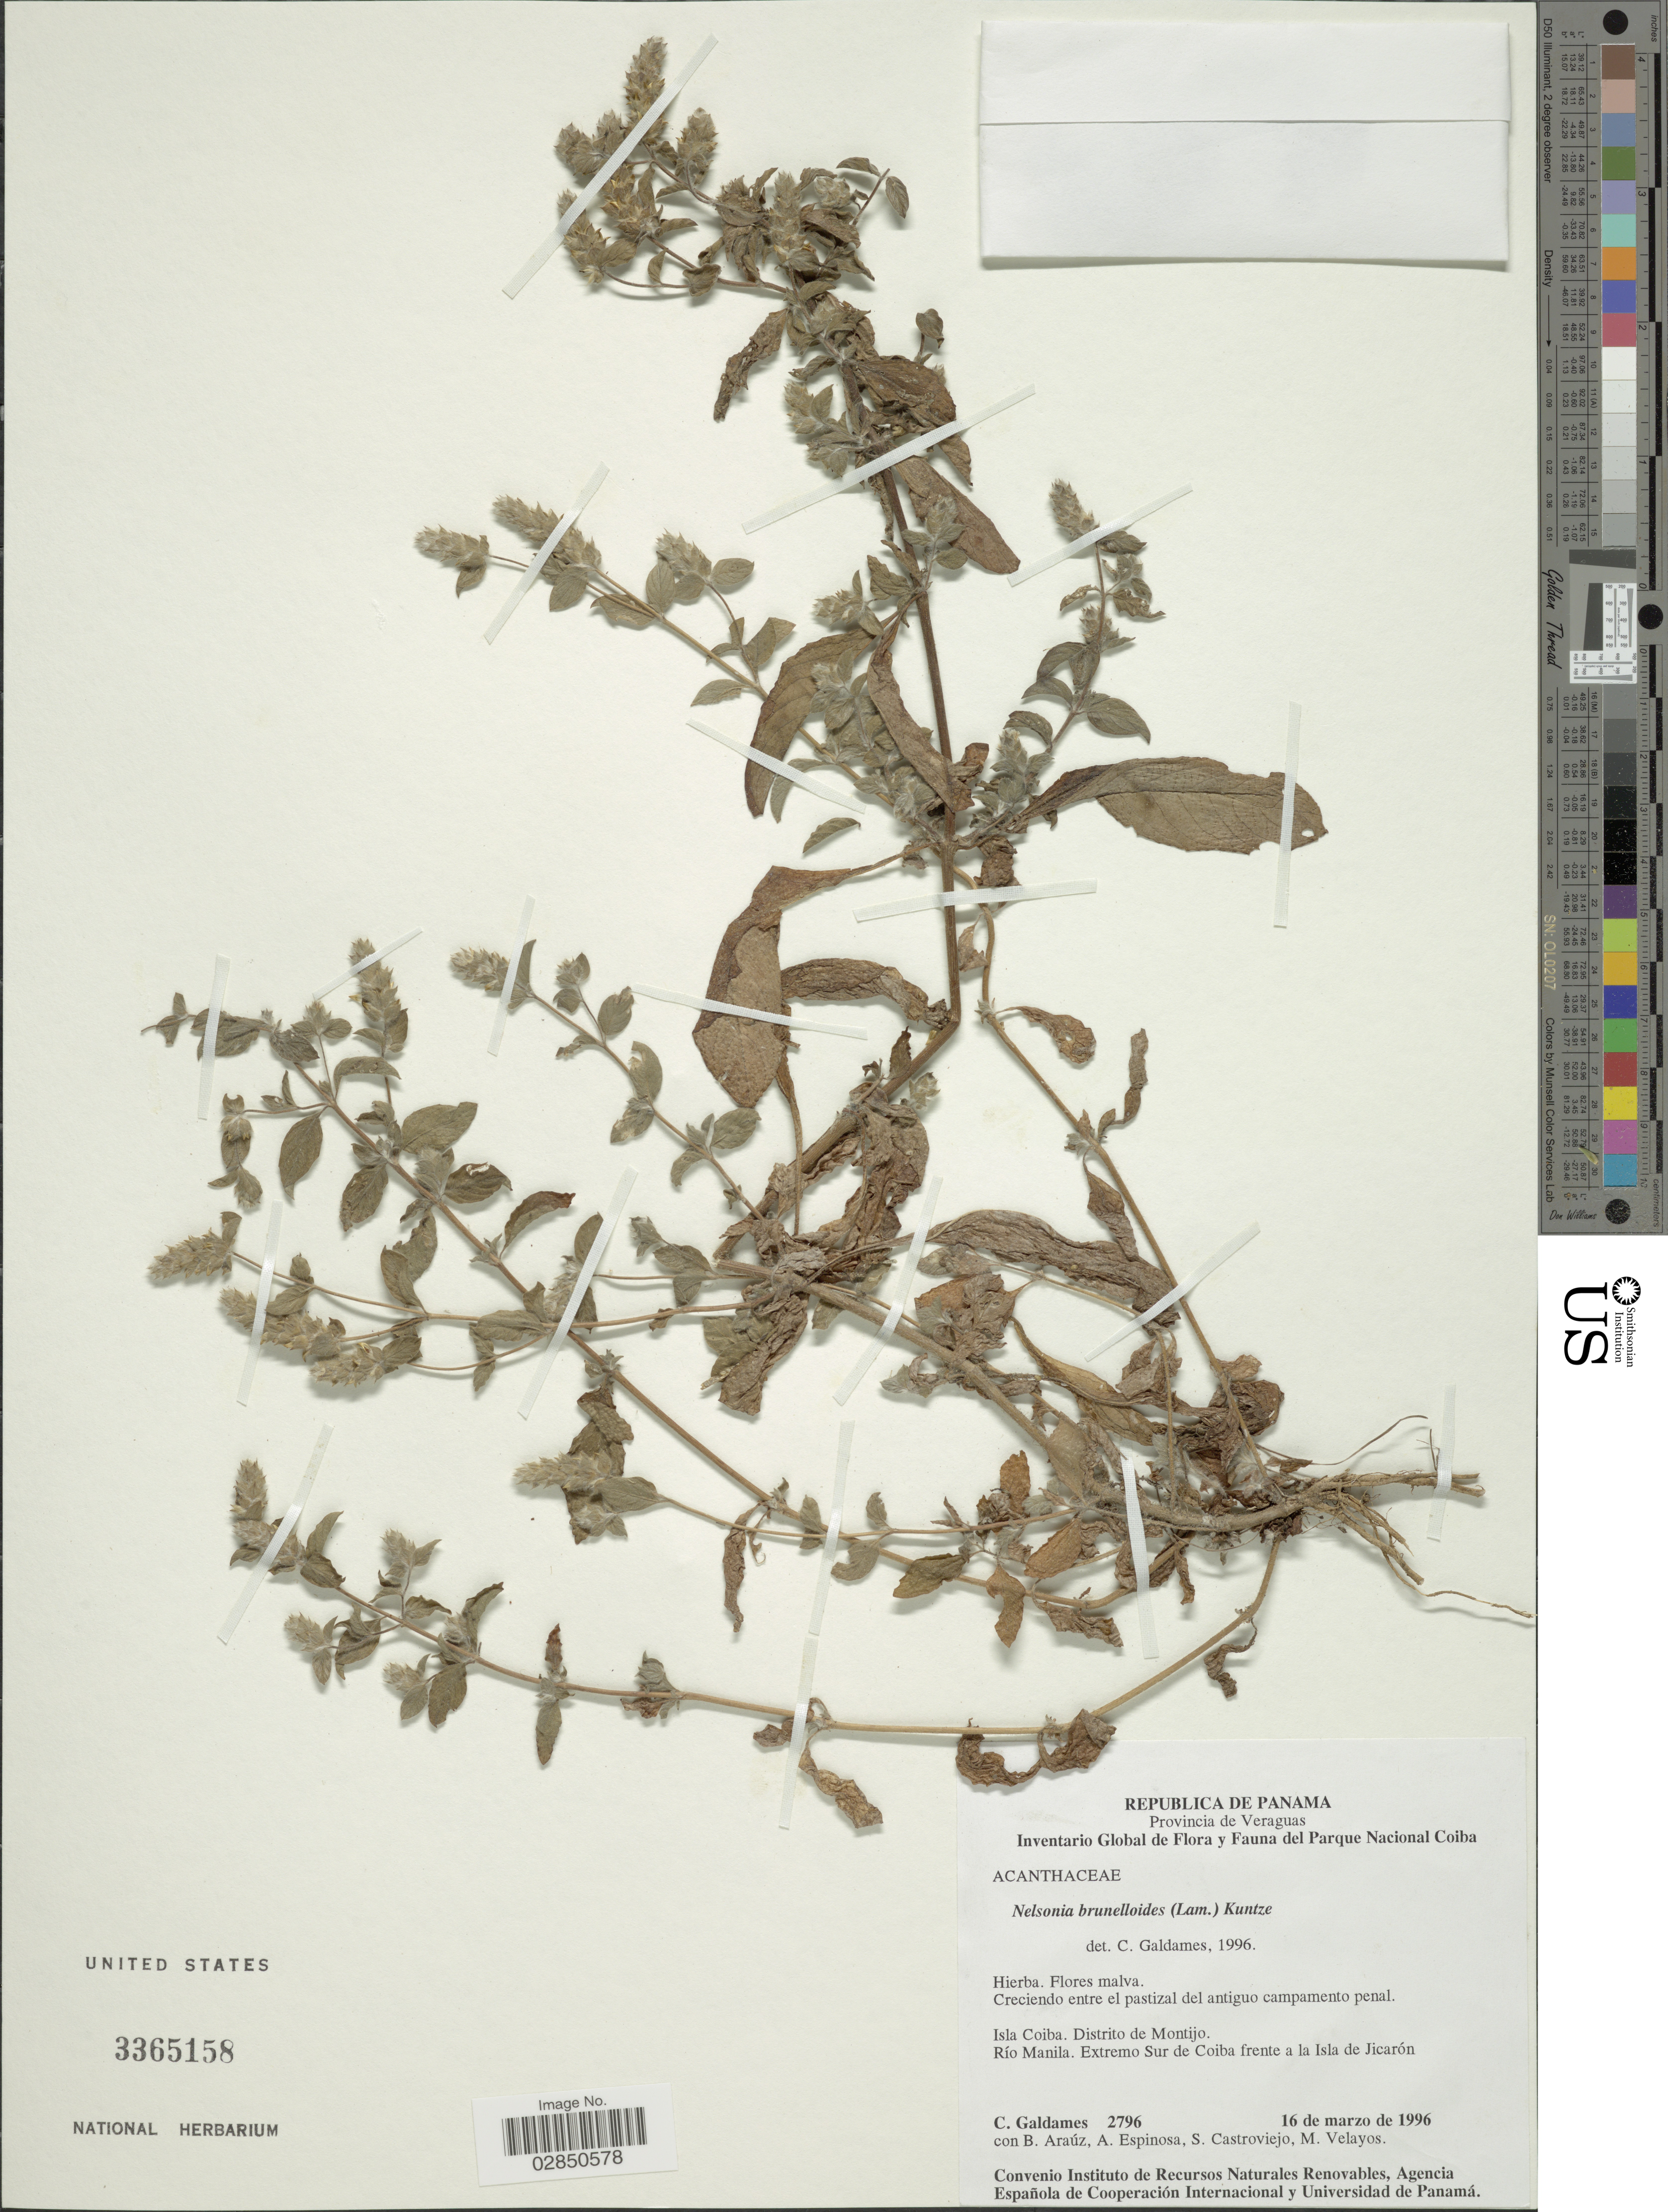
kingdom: Plantae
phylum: Tracheophyta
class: Magnoliopsida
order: Lamiales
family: Acanthaceae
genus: Nelsonia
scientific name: Nelsonia brunelloides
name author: (Lam.) Kuntze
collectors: C. Galdames, B. Araúz, A. Espinosa, S. Castroviejo & M. Velayos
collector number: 2796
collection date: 1996-03-16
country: Panama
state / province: Veraguas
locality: Provincia de Veraguas, Isla Coiba, Distrito de Montijo, Río Manila, Extremo Sur de Coiba frente a la Isla de Jicarón, Parque Nacional Coiba.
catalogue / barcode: US 3365158